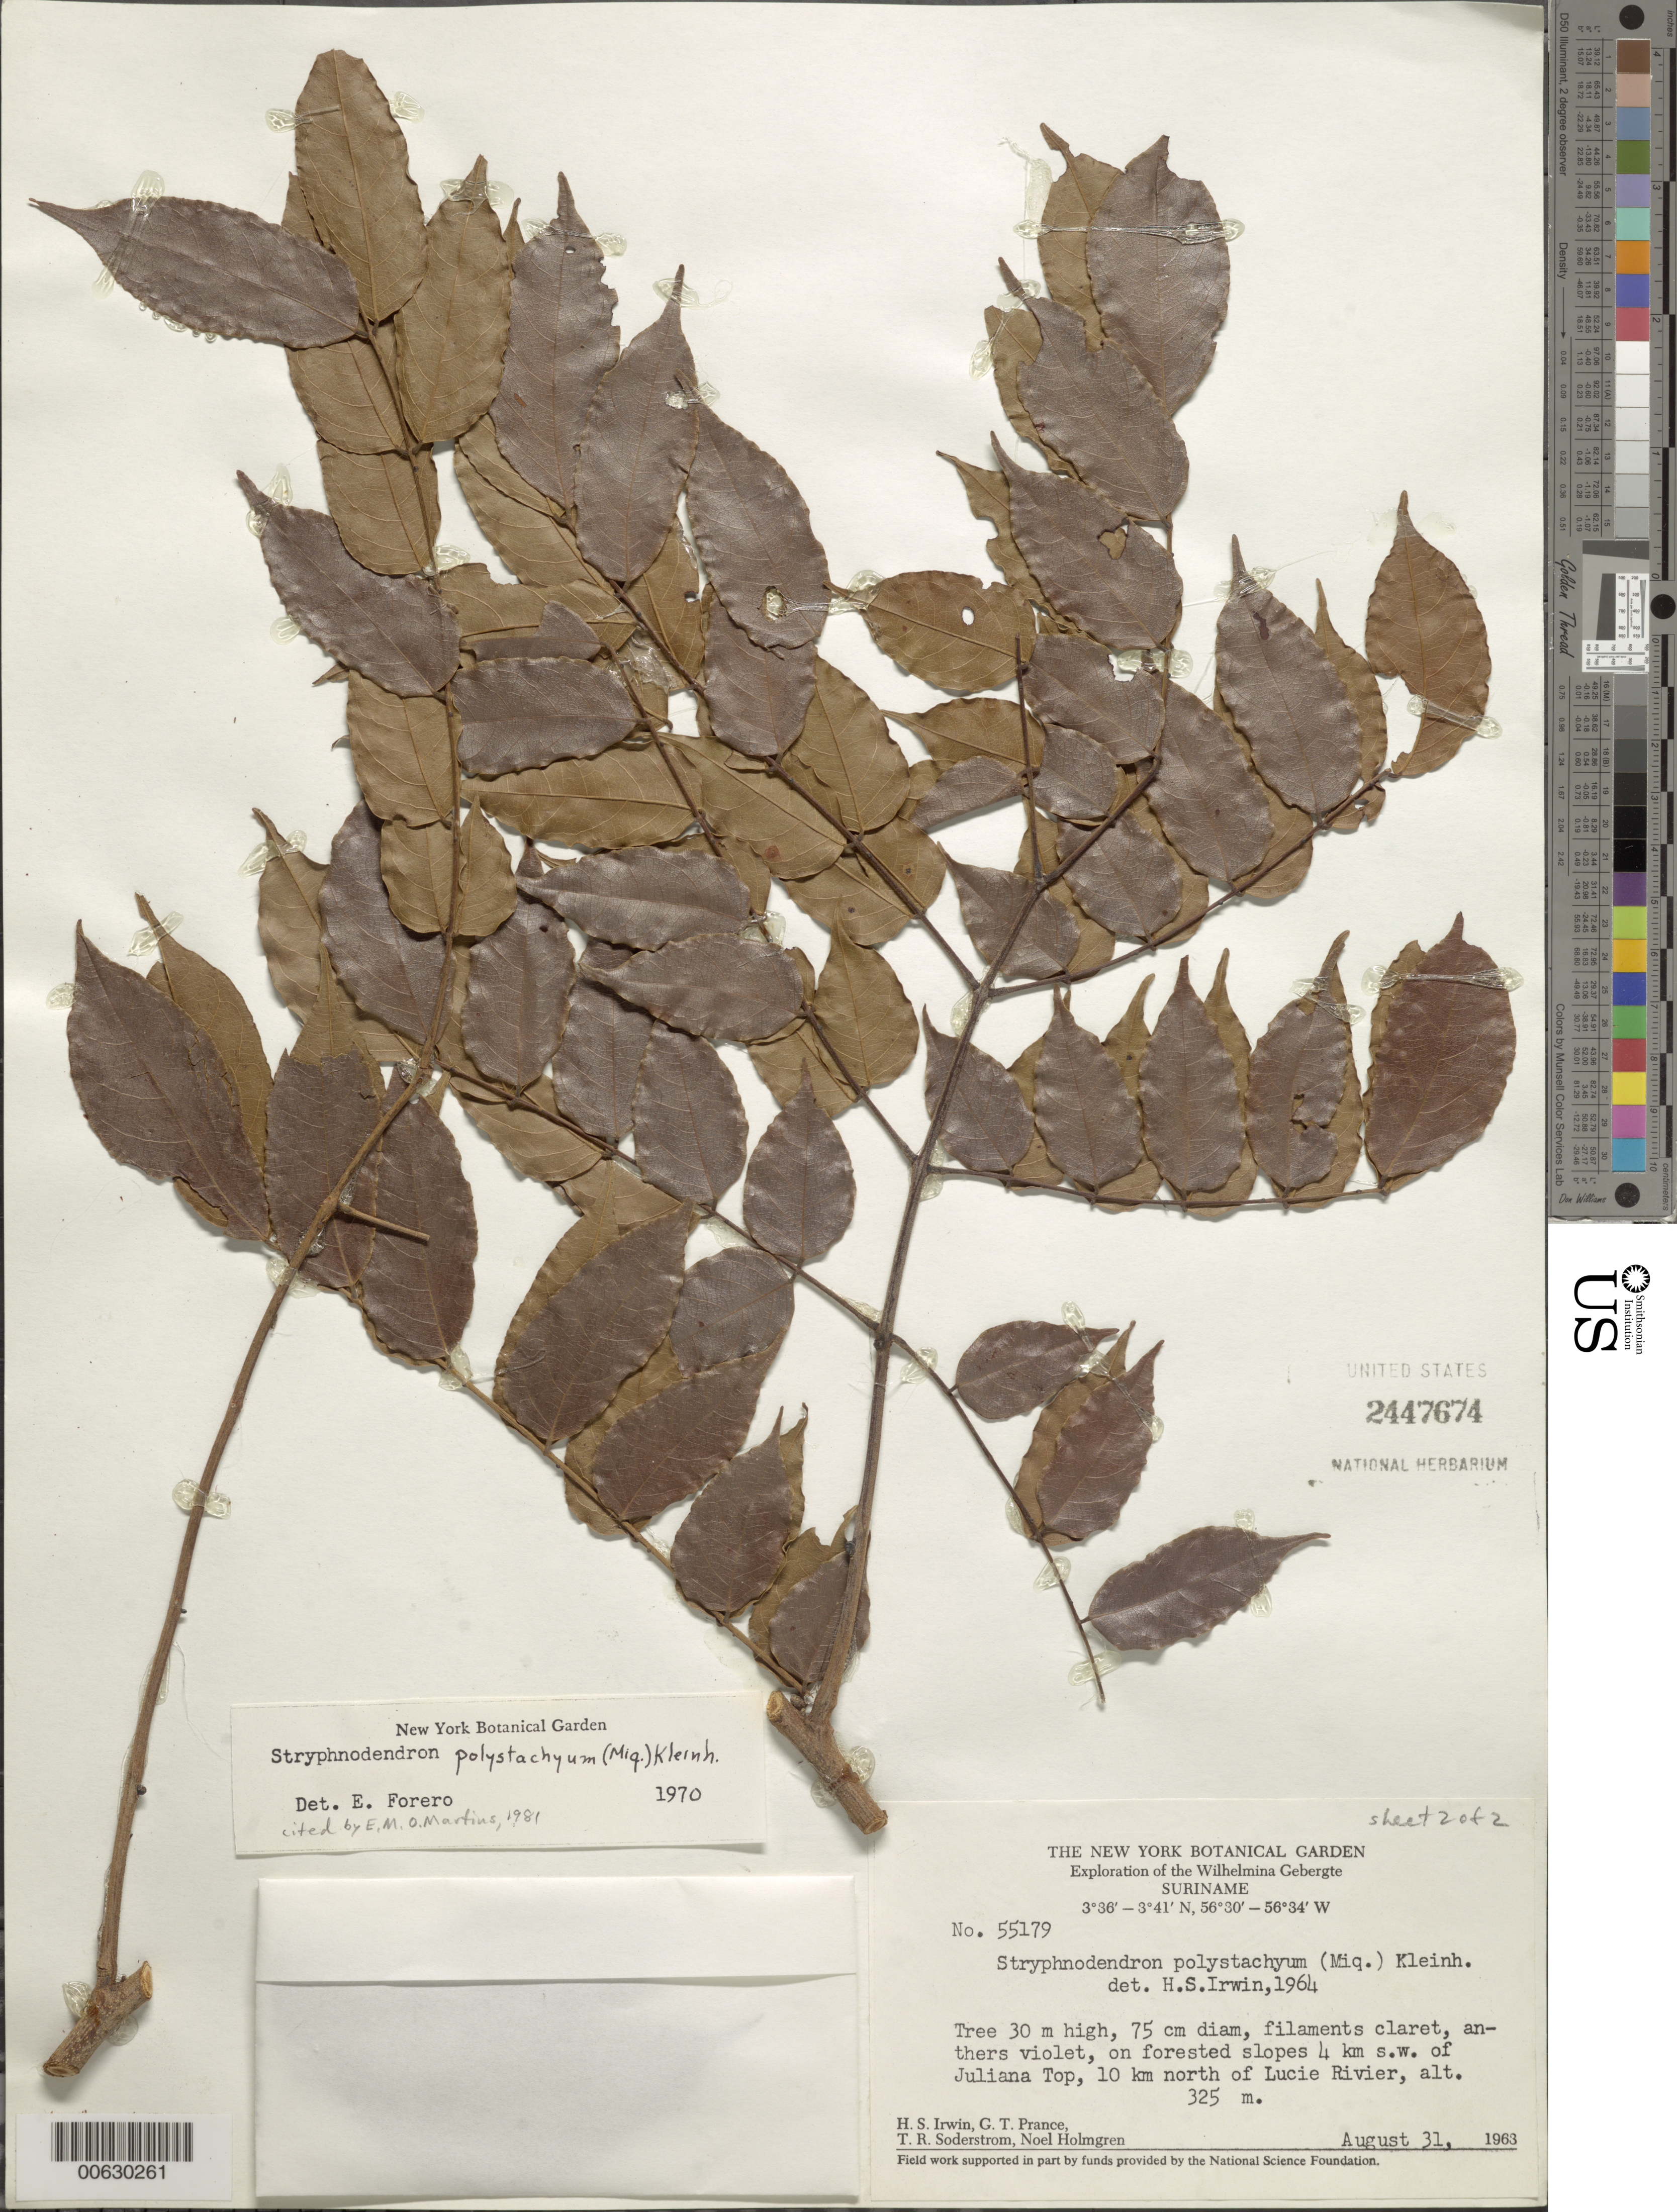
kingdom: Plantae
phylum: Tracheophyta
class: Magnoliopsida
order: Fabales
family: Fabaceae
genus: Gwilymia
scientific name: Gwilymia polystachya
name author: (Miq.) A.G. Lima et al.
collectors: H. Irwin, G. T. Prance, T. R. Soderstrom & N. H. Holmgren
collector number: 55179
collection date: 1963-08-31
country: Suriname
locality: The Wilhelmina Gebergte, on forested slopes 4 km s.w. of Juliana Top, 10 km north of Lucie Rivier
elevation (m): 325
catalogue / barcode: US 2447674